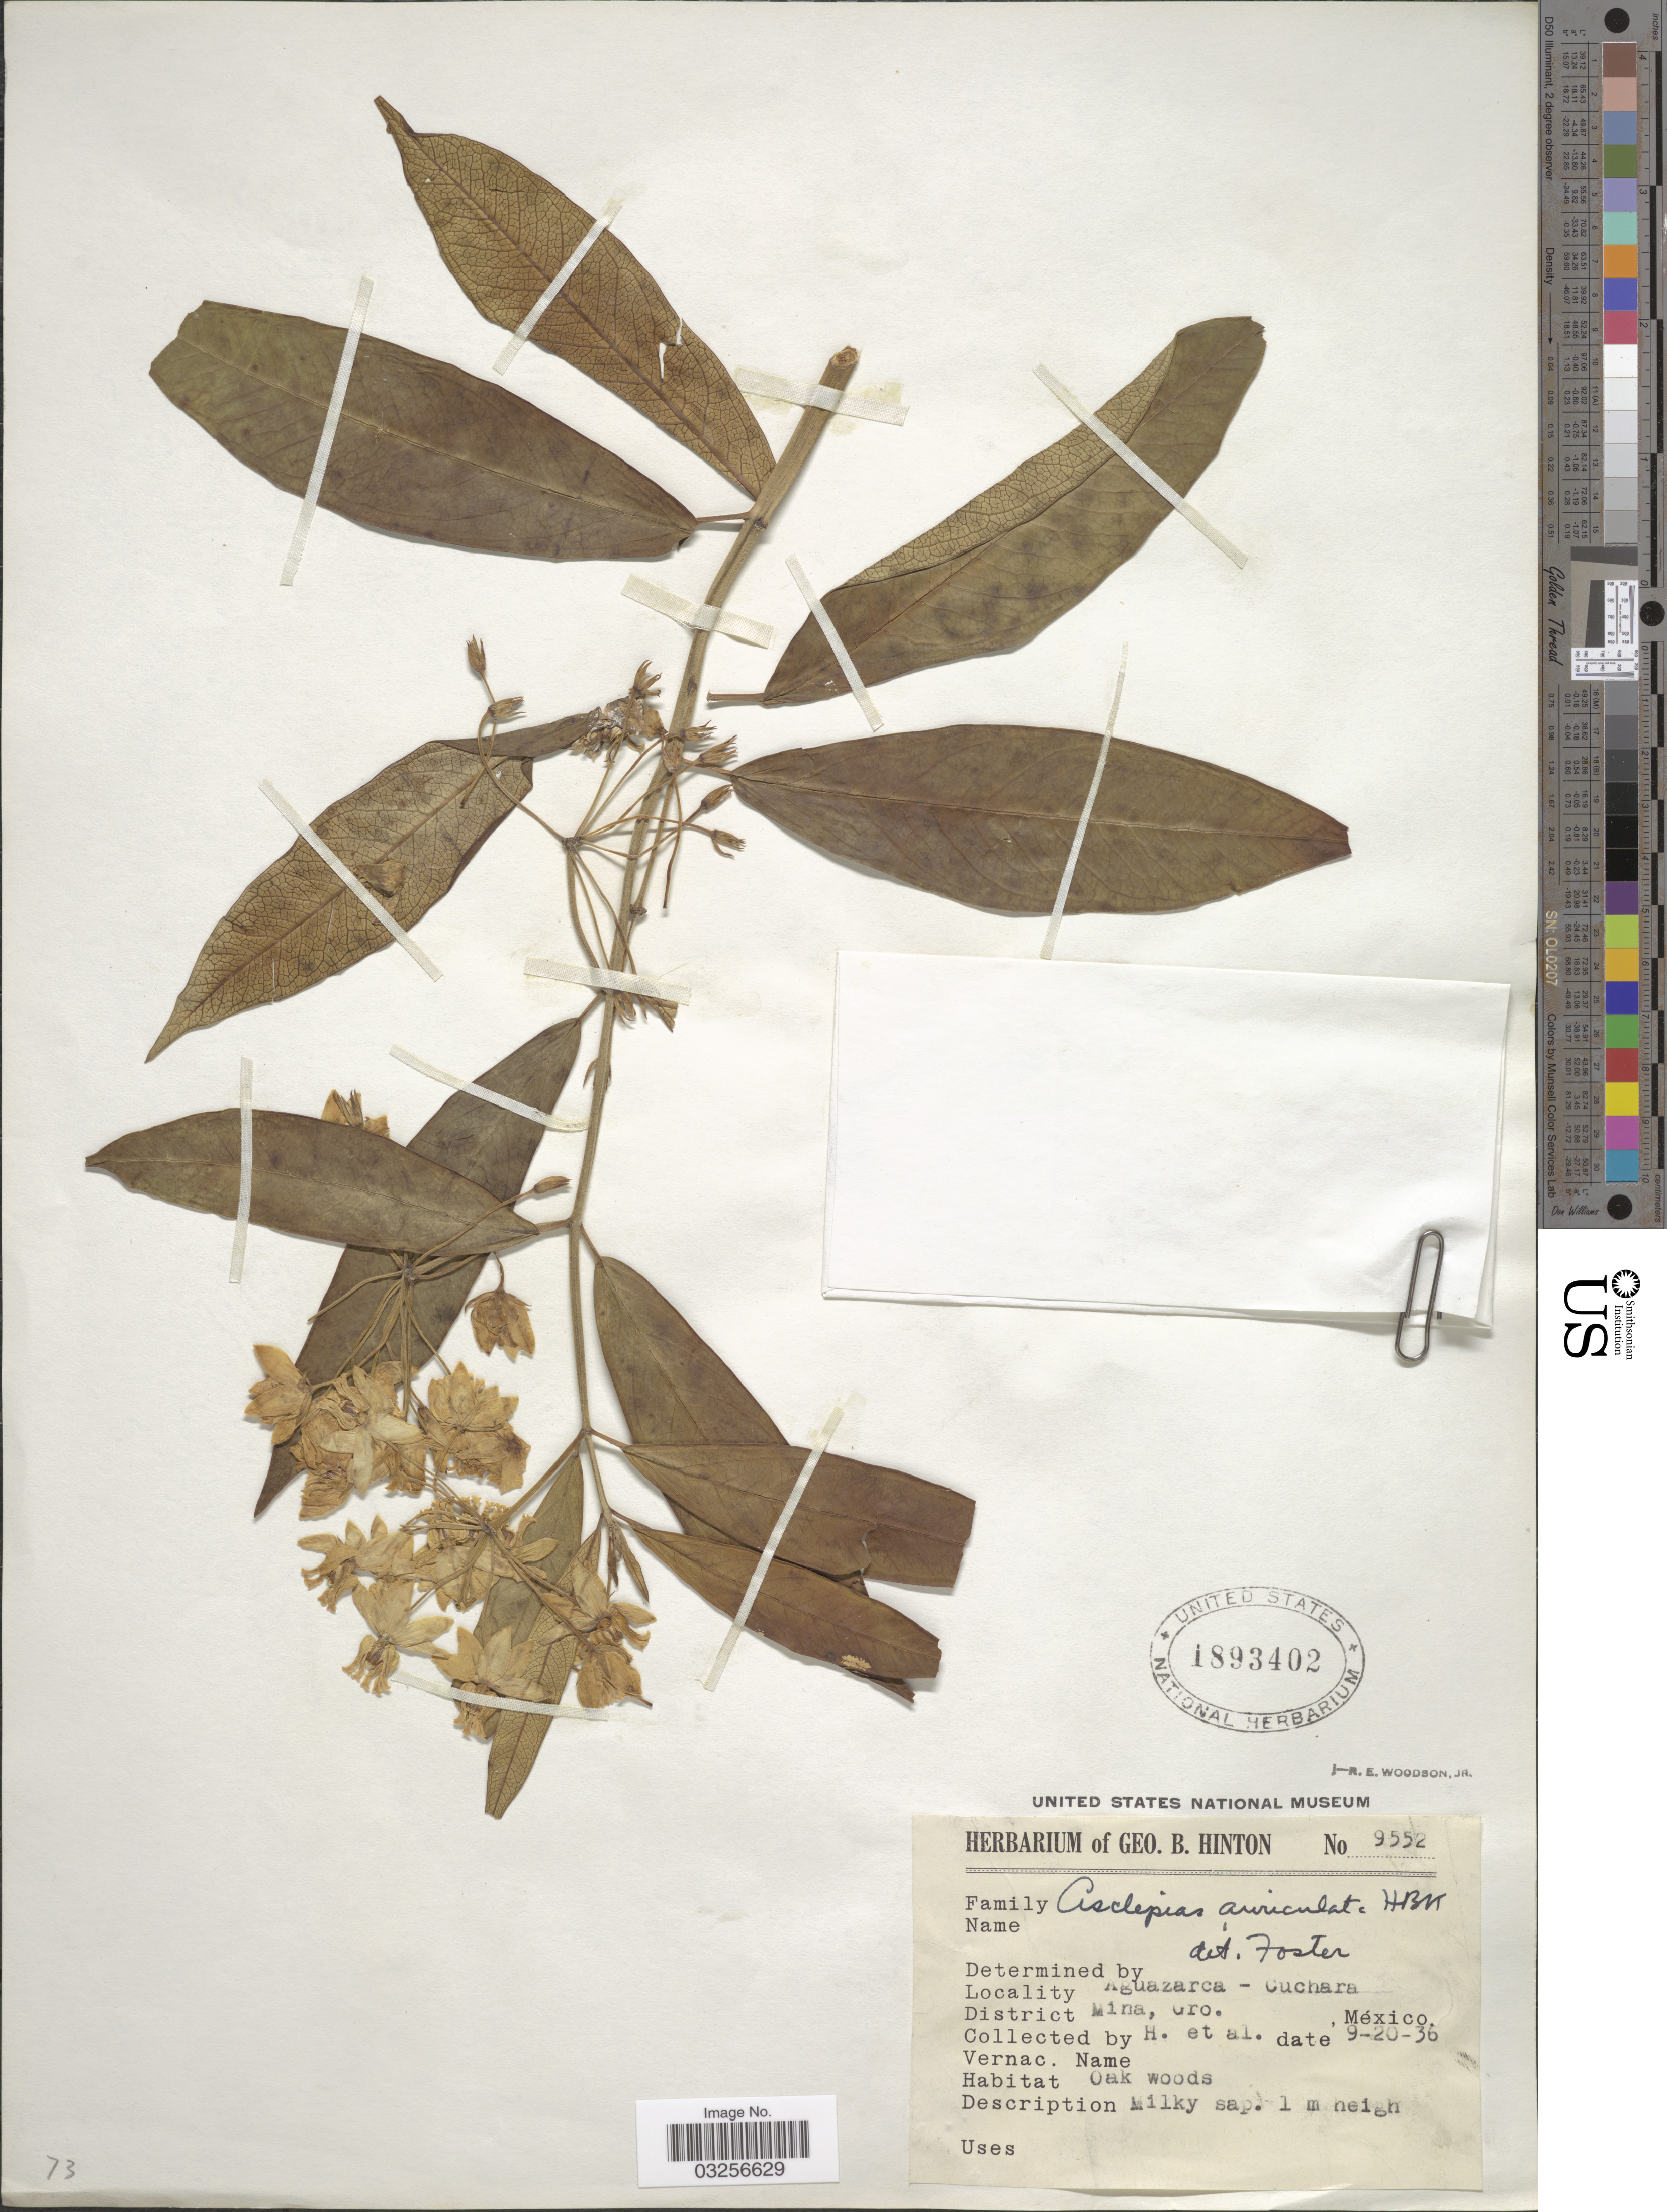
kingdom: Plantae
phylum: Tracheophyta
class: Magnoliopsida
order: Gentianales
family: Apocynaceae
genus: Asclepias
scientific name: Asclepias auriculata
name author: Kunth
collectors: G. B. Hinton & et al.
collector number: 9552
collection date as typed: Transcribed d/m/y: 20/9/36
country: Mexico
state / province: Guerrero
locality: Aguazarca - Cuchara, District Mina, Gro.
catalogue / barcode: US 1893402